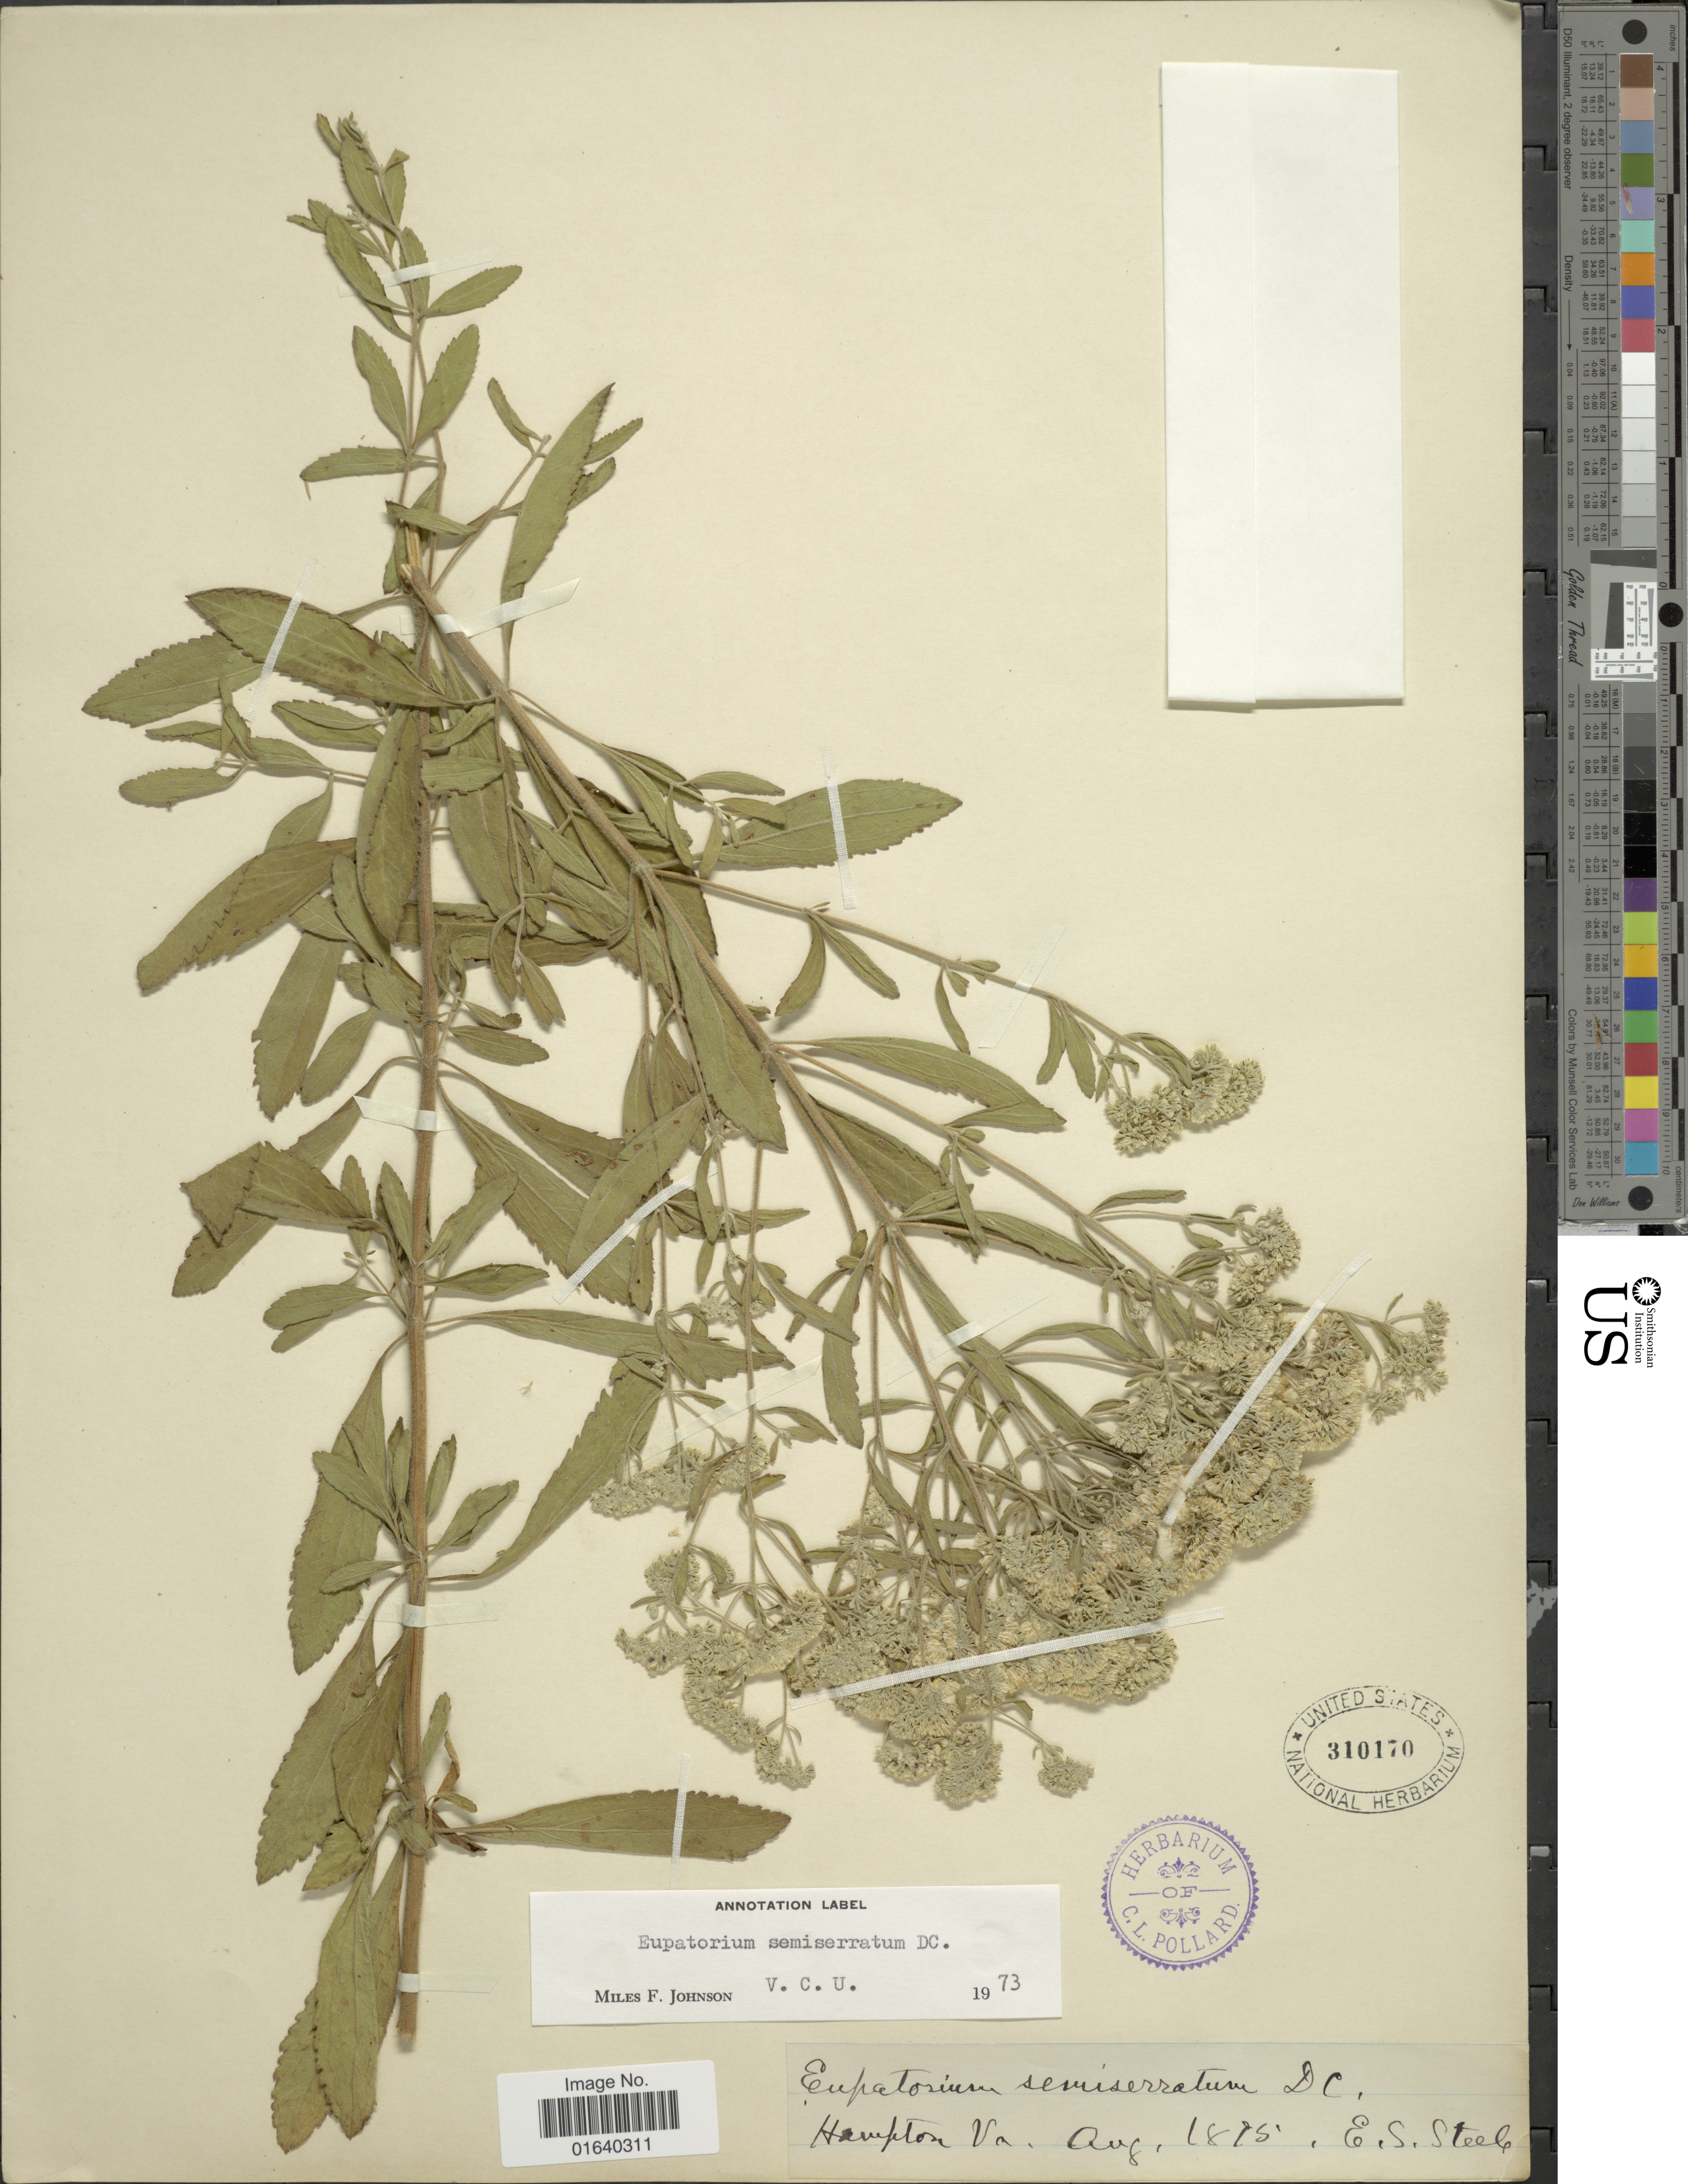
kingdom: Plantae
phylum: Tracheophyta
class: Magnoliopsida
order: Asterales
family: Asteraceae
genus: Eupatorium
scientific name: Eupatorium semiserratum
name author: DC.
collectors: E. Steele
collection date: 1875-08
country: United States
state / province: Virginia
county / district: City of Hampton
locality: Hampton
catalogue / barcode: US 310170